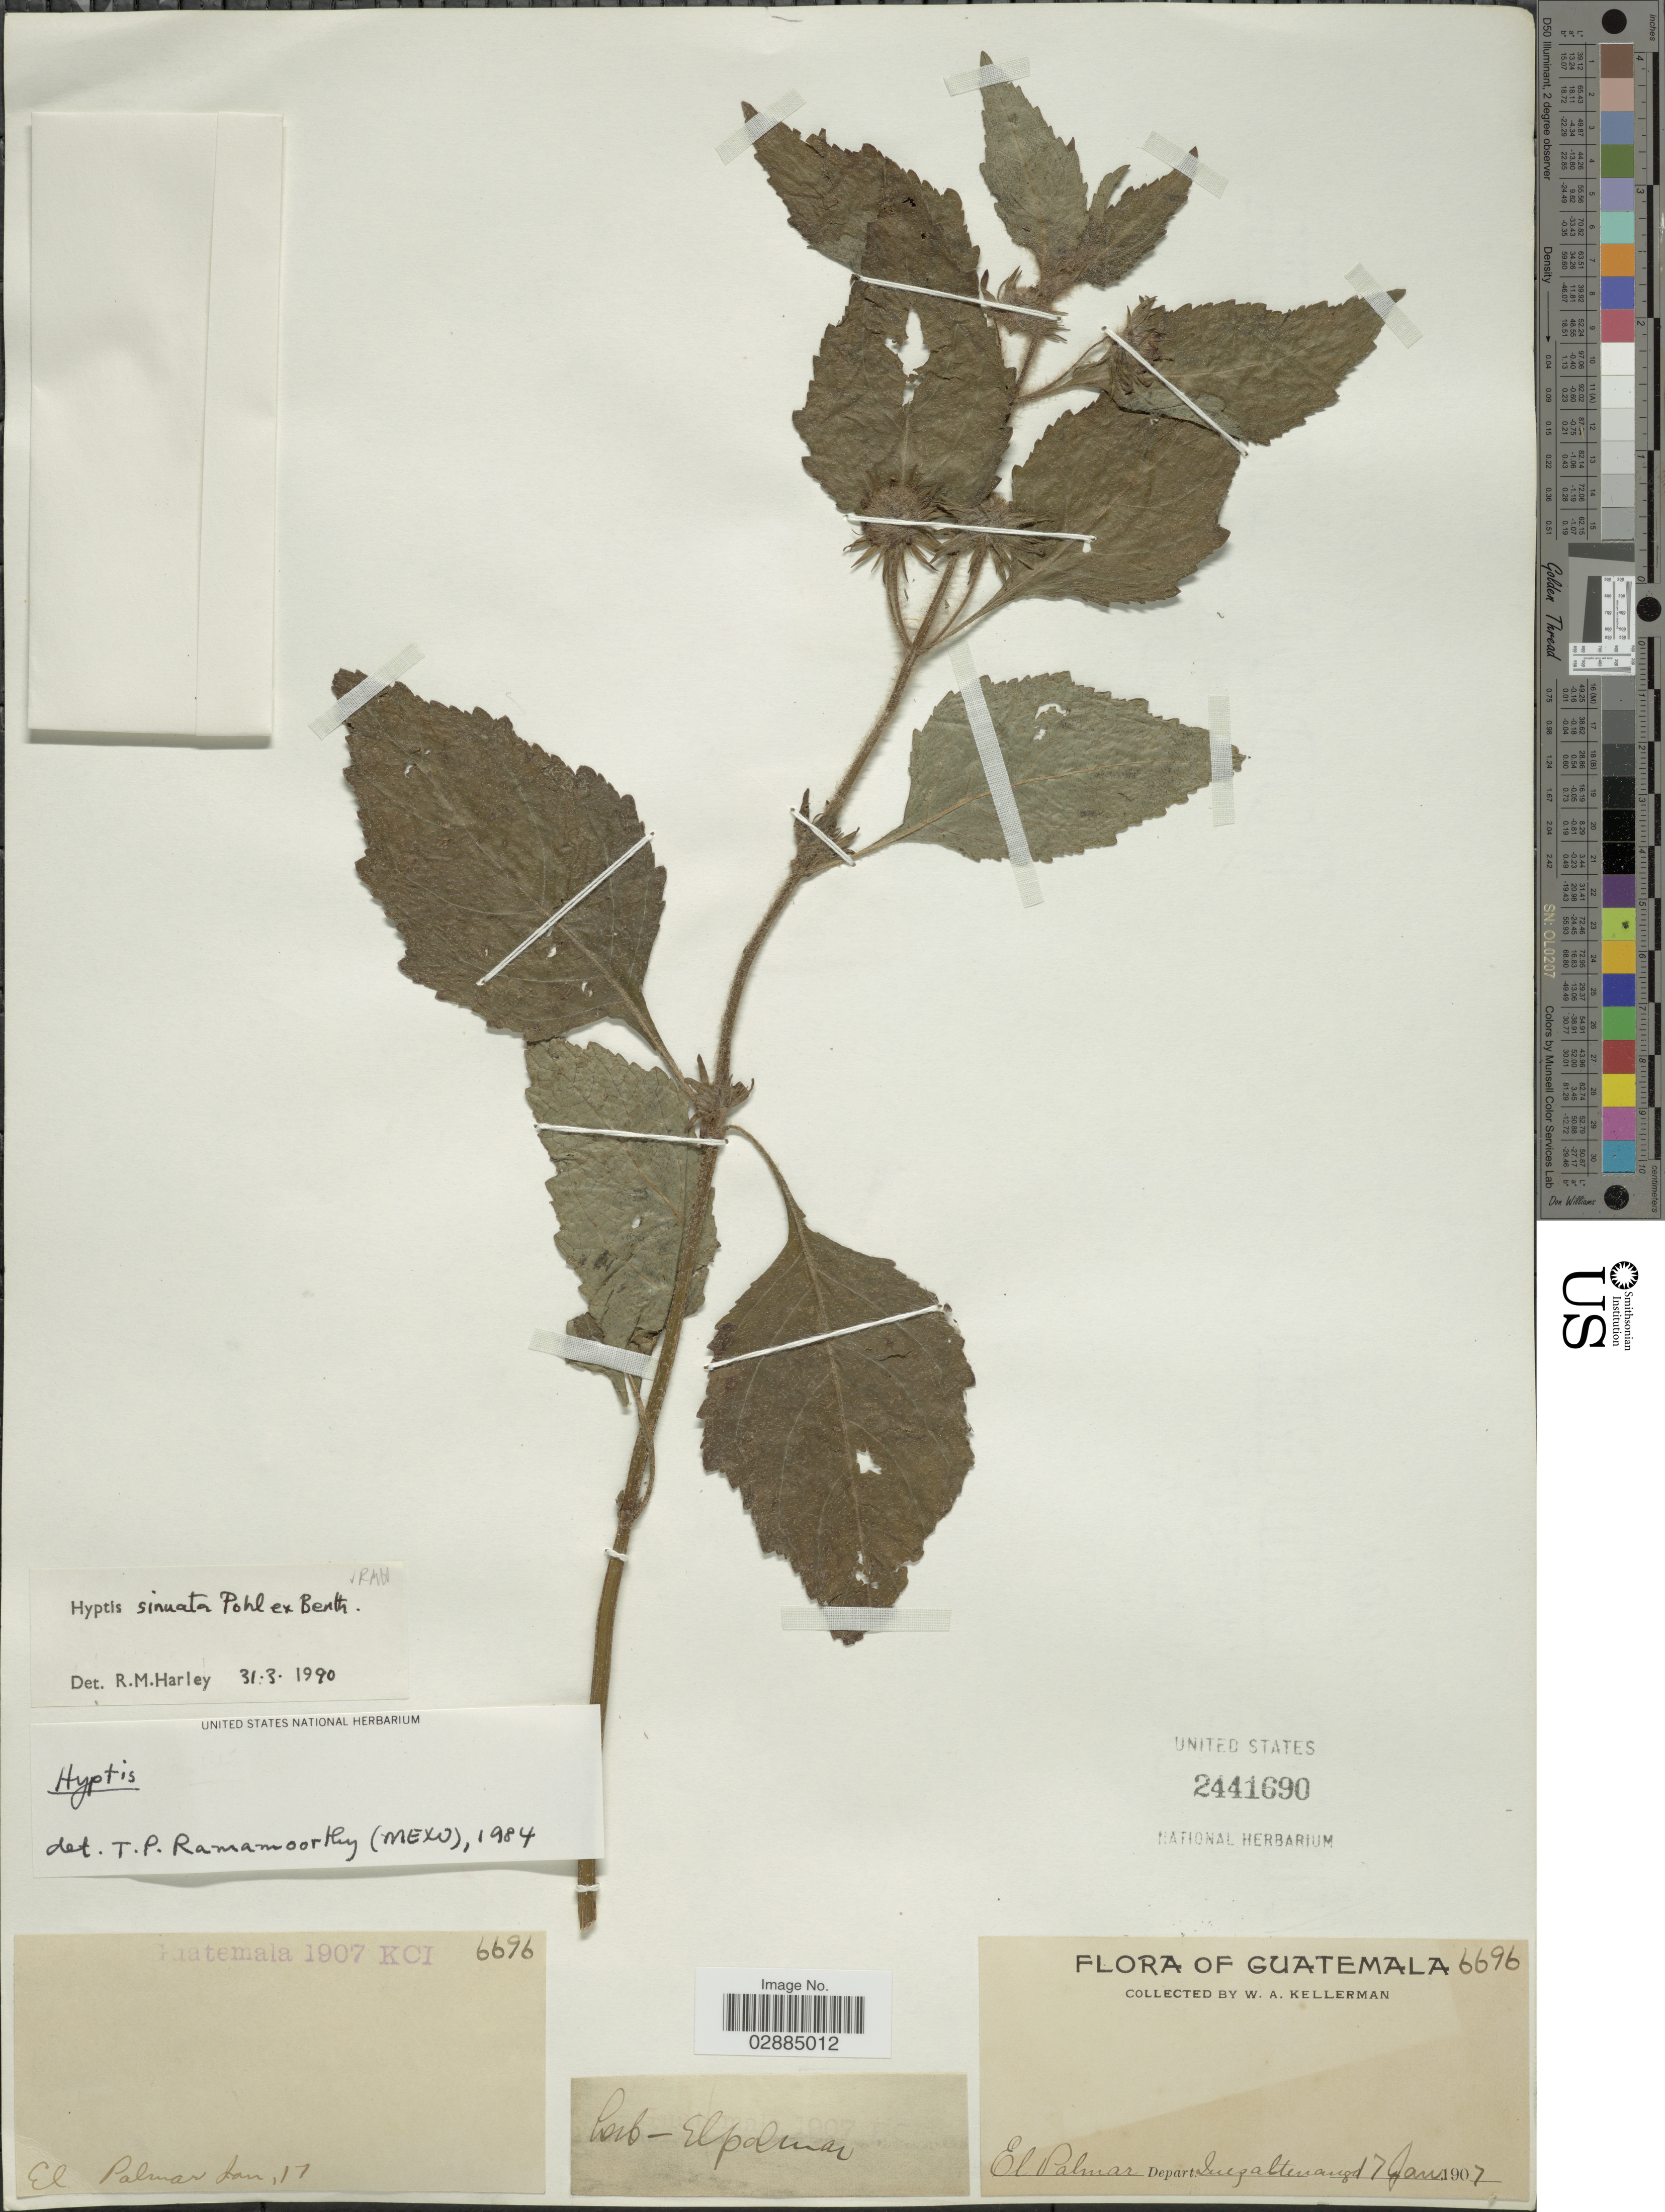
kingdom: Plantae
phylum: Tracheophyta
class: Magnoliopsida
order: Lamiales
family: Lamiaceae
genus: Hyptis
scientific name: Hyptis sinuata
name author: Pohl ex Benth.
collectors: W. Kellerman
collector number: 6696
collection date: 1907-01-07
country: Guatemala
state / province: Quetzaltenango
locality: El Palmar, Depart. Quezaltenango.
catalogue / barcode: US 2441690